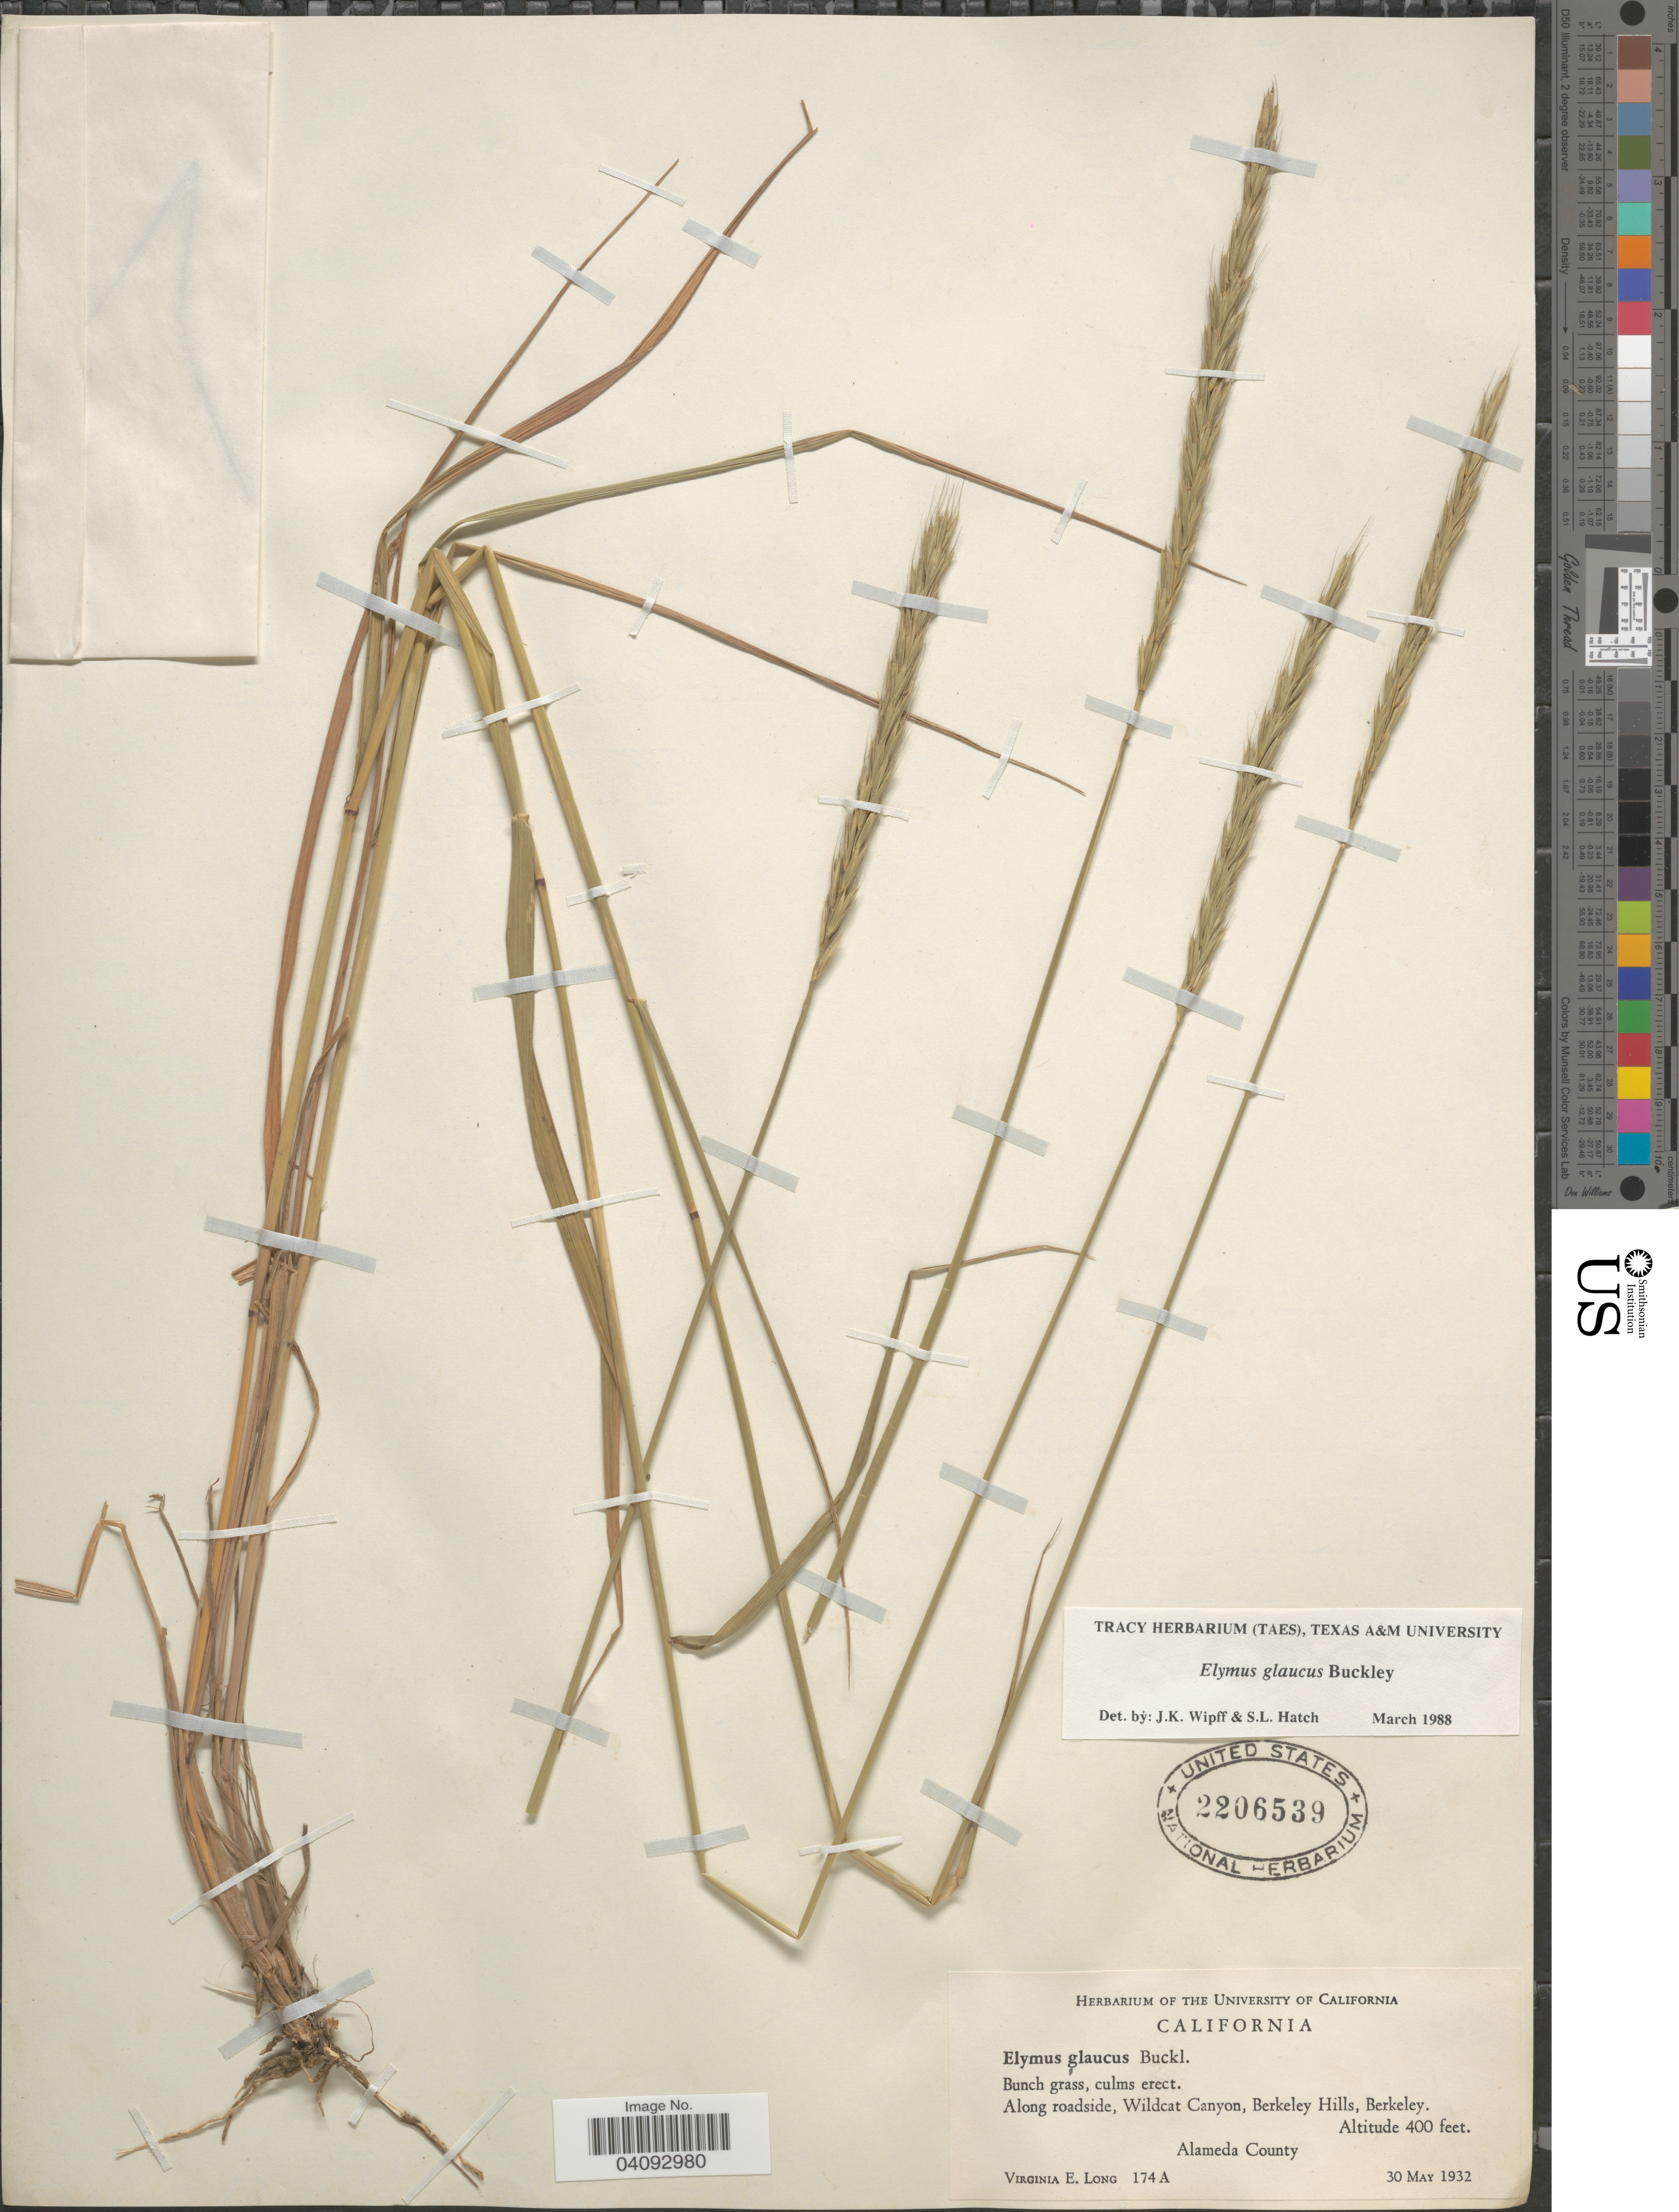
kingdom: Plantae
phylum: Tracheophyta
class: Liliopsida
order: Poales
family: Poaceae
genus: Elymus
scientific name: Elymus glaucus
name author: Buckley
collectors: V. Long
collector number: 174A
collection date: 1932-05-30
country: United States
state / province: California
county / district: Alameda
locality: Along roadside, Wildcat Canyon, Berkeley Hills, Berkeley. Alameda County.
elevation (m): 122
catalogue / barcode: US 2206539